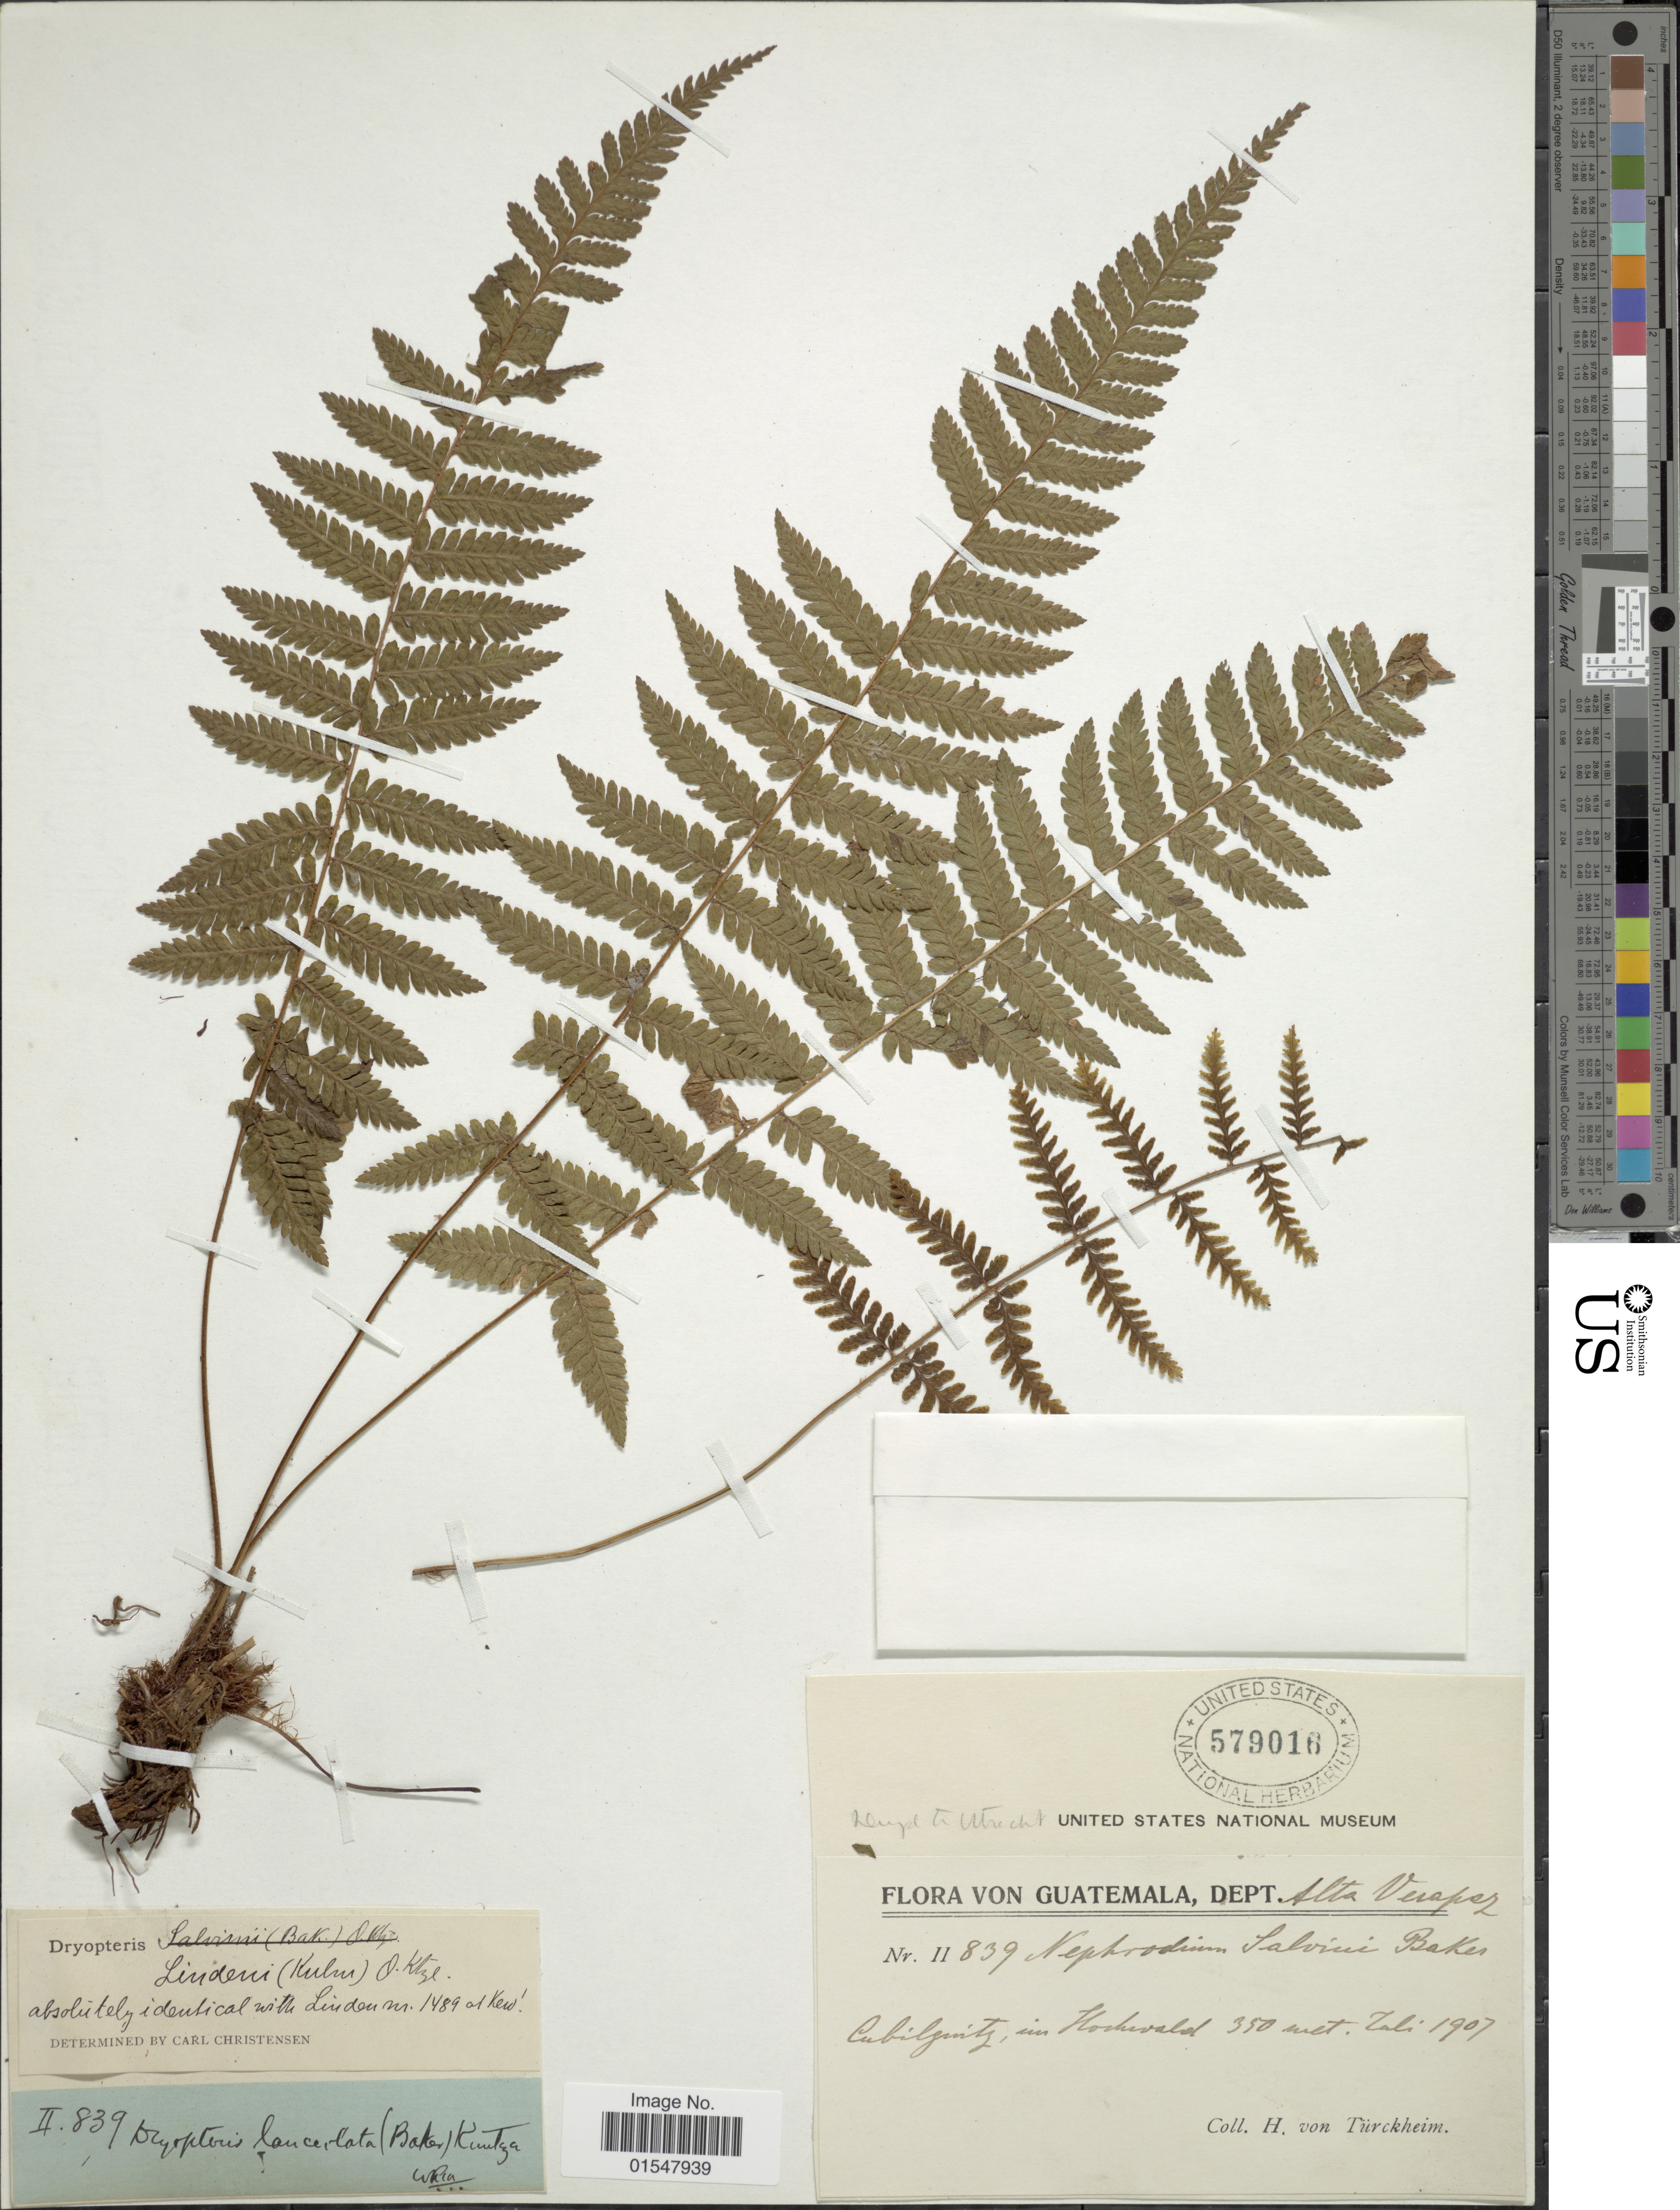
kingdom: Plantae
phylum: Tracheophyta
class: Polypodiopsida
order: Polypodiales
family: Dryopteridaceae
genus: Ctenitis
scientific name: Ctenitis salvinii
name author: (Baker) Stolze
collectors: H. von Türckheim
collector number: II 839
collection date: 1907-07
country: Guatemala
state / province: Alta Verapaz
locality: Cubilgüitz, im hochwald [in the high forest]. Alta Verapaz.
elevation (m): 350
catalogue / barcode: US 579016